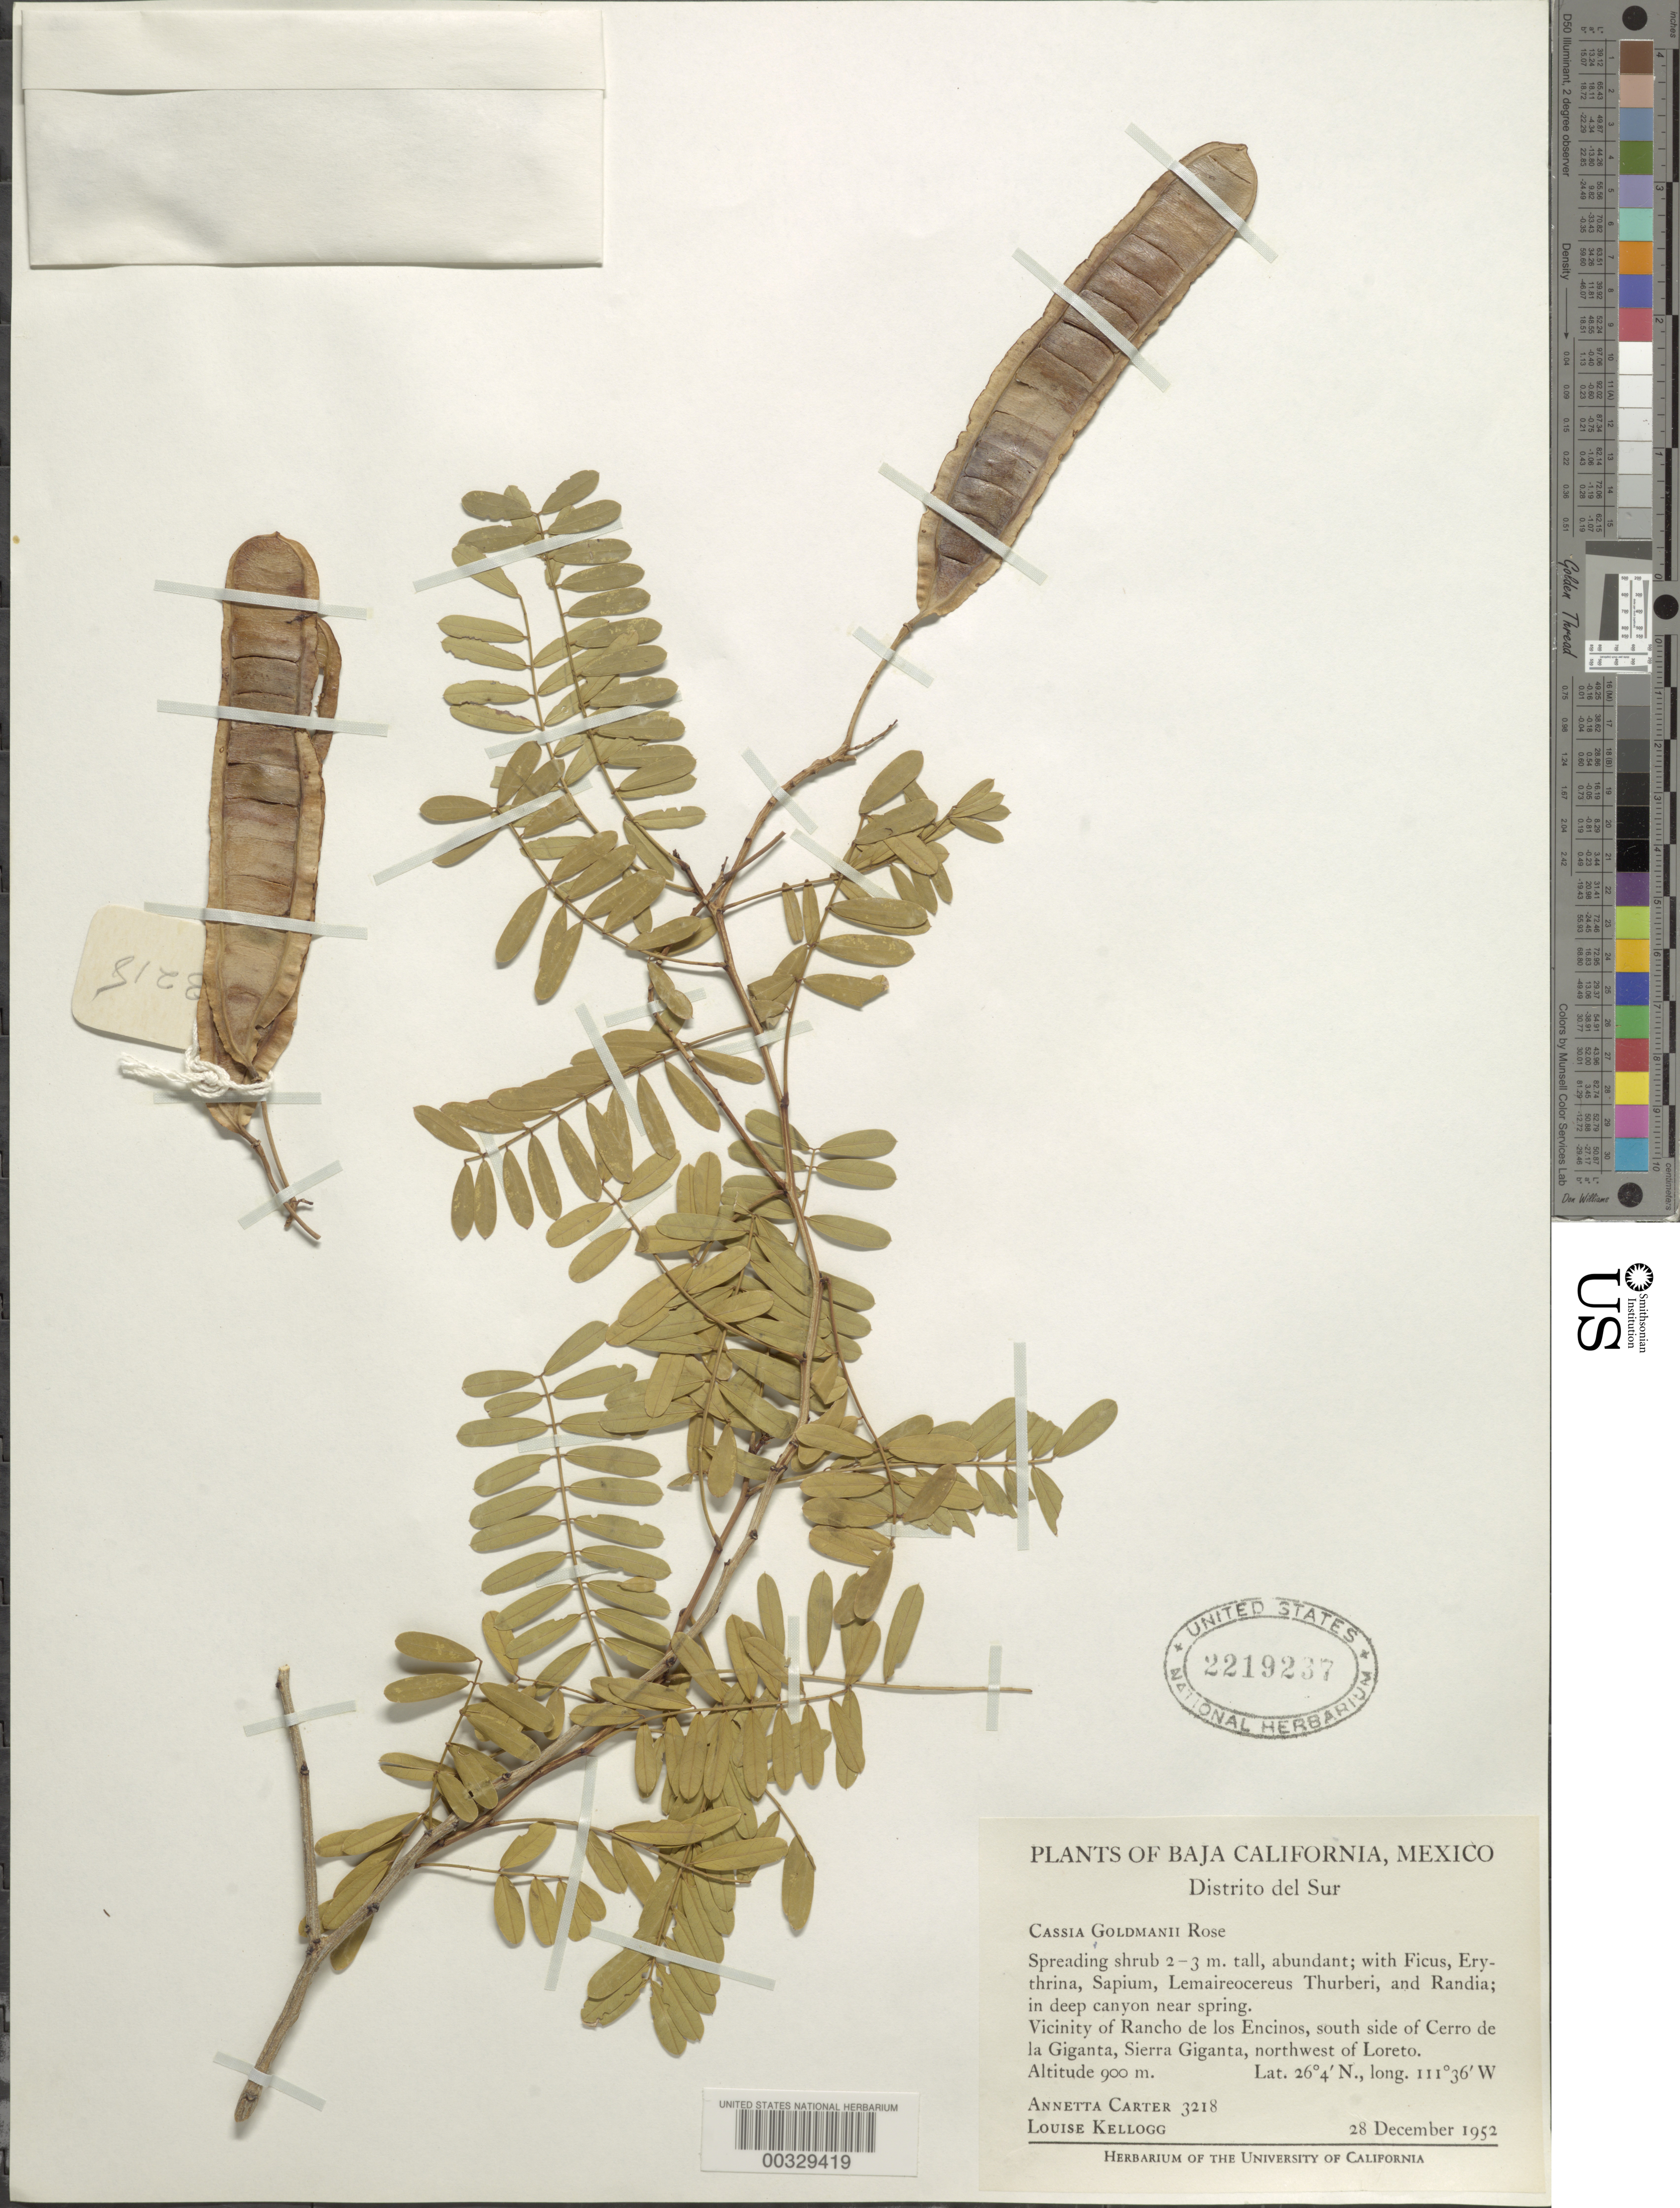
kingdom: Plantae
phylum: Tracheophyta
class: Magnoliopsida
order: Fabales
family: Fabaceae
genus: Senna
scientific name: Senna polyantha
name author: (Coll) H.S. Irwin & Barneby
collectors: A. M. Carter & L. Kellogg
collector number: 3218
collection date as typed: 28 Dec 1952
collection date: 1952-12-28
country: Mexico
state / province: Baja California Sur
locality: Vicinity of Rancho de Los Encinos, S side of Cerro de La Giganta, Sierra Giganta, NW of Loreto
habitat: Deep canyon near spring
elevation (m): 900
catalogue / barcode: US 2219237